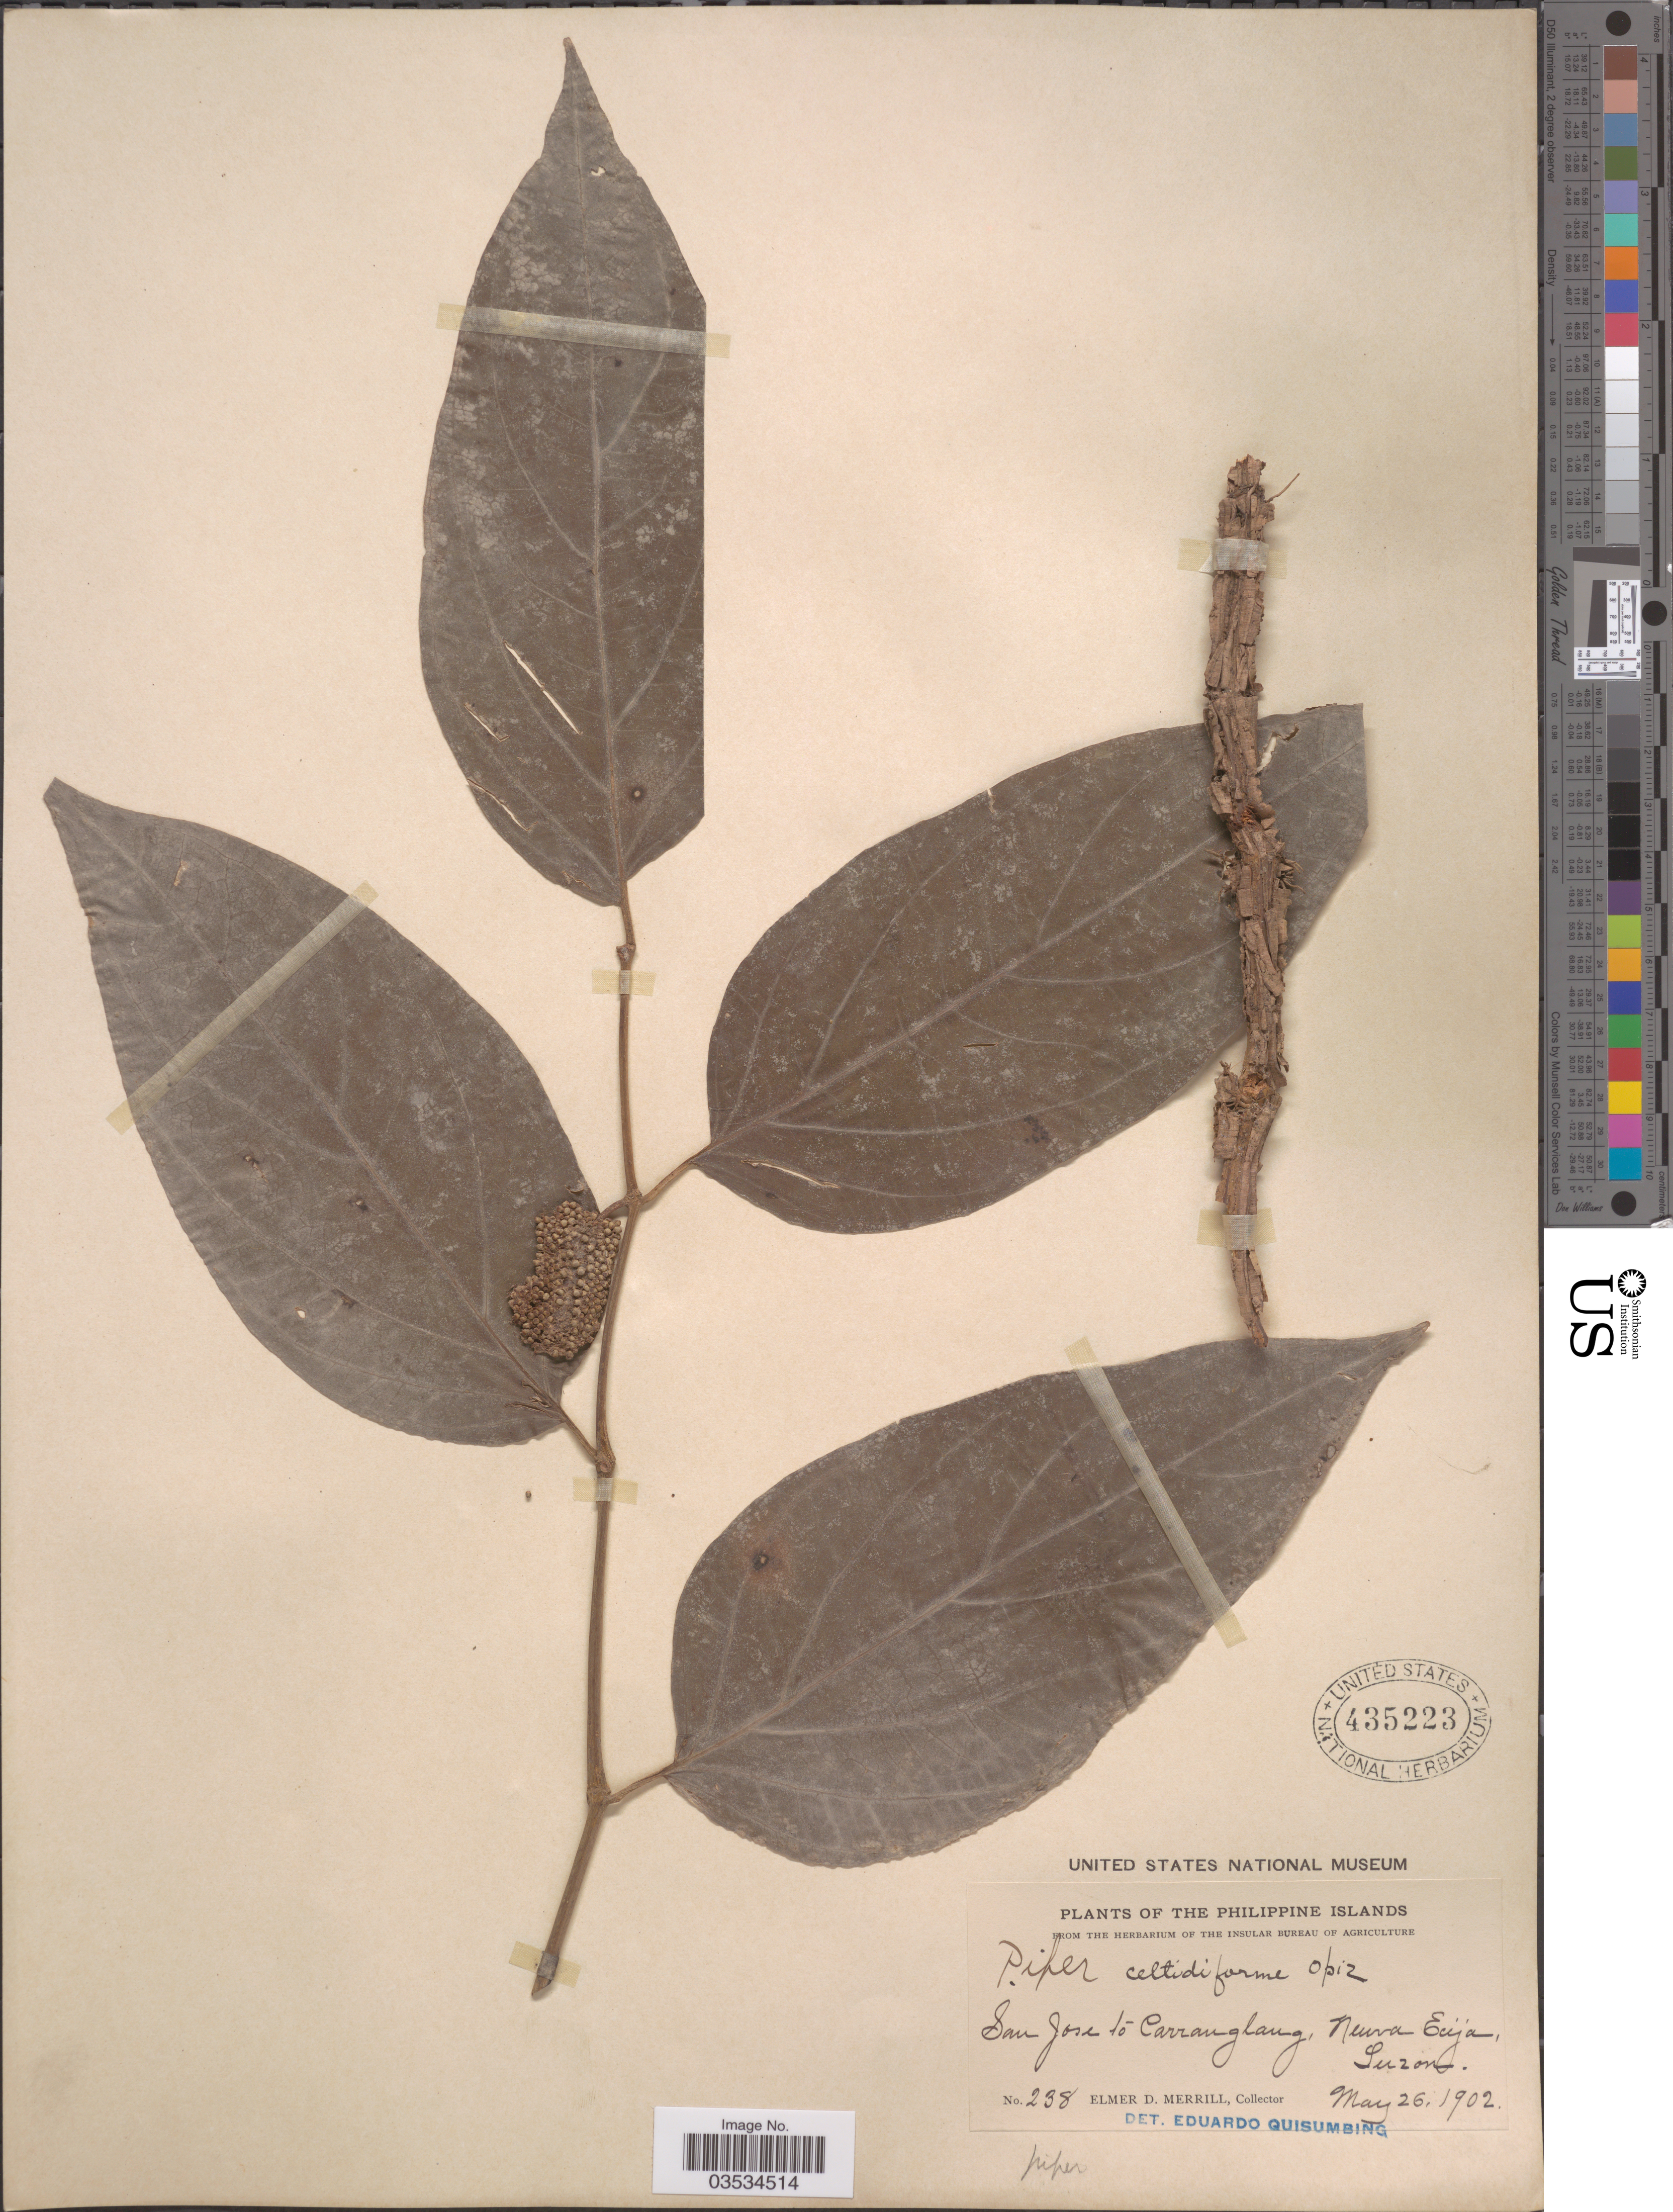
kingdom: Plantae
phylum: Tracheophyta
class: Magnoliopsida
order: Piperales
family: Piperaceae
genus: Piper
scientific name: Piper celtidiforme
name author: Opiz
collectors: E. D. Merrill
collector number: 238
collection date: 1902-05-26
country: Philippines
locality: The Philippine Islands. San Jose to Carranglang, Nueva Ecija, Luzon.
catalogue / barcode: US 435223